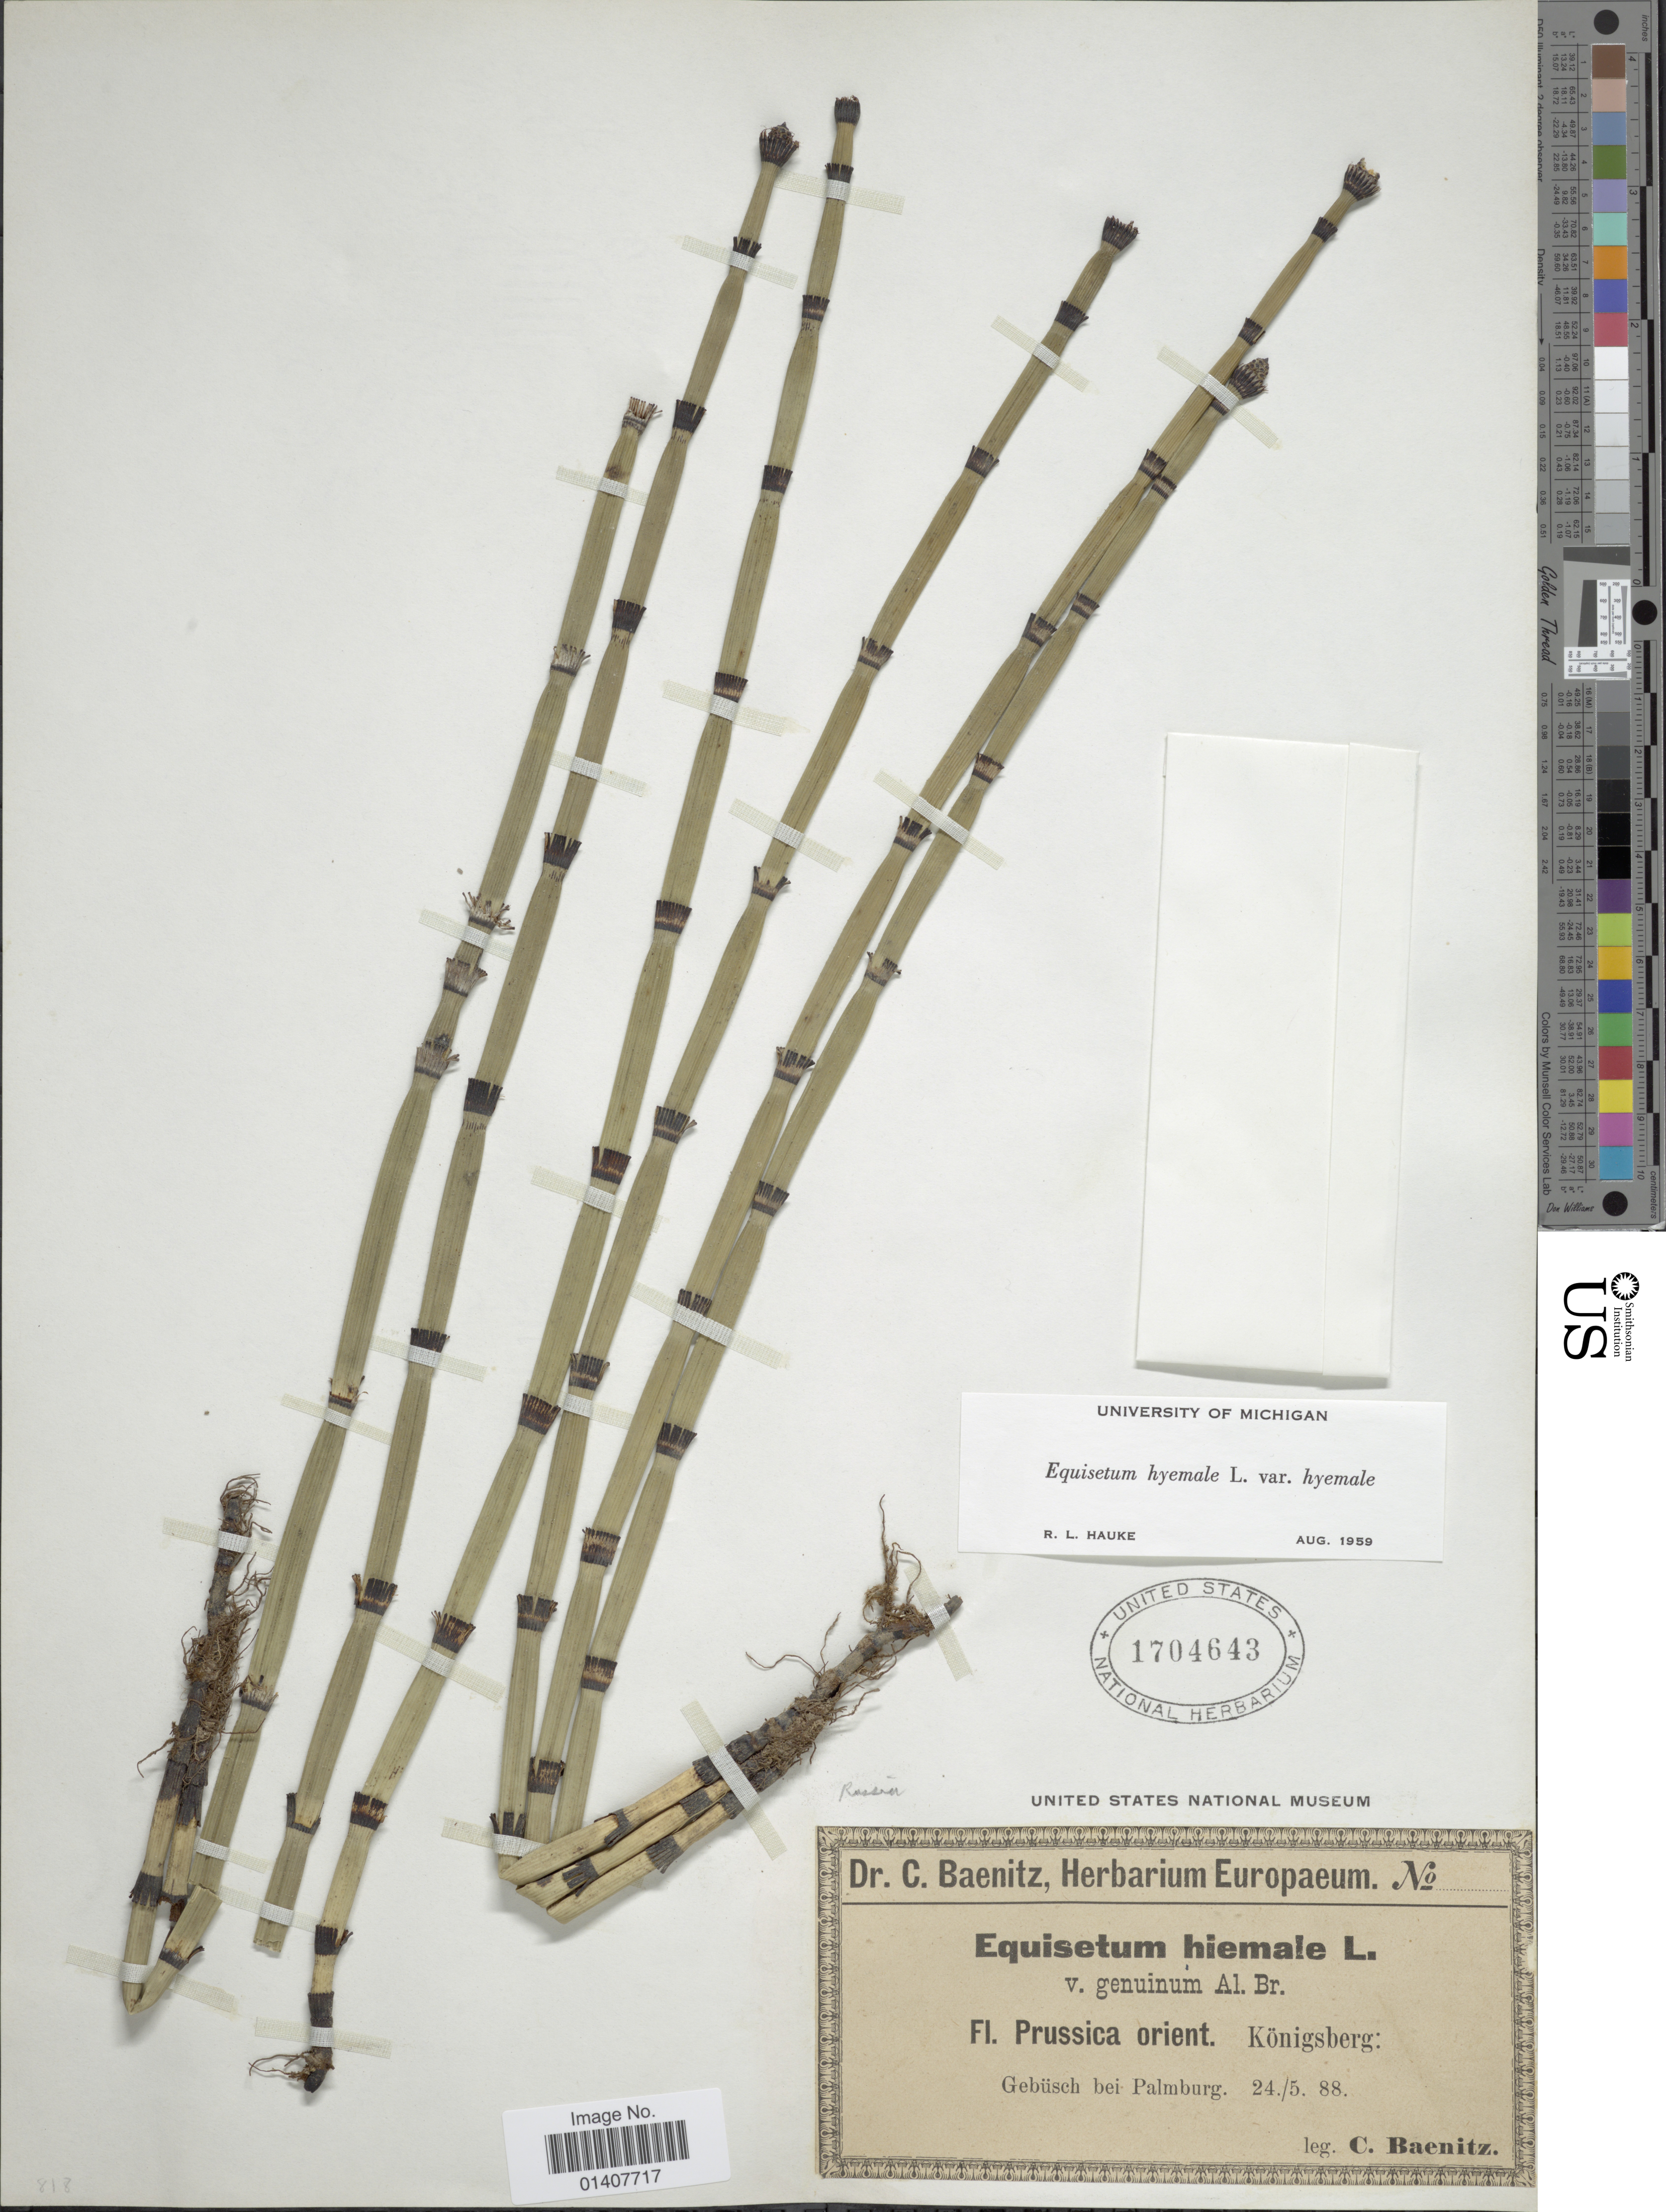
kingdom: Plantae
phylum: Tracheophyta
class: Polypodiopsida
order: Equisetales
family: Equisetaceae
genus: Equisetum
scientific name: Equisetum hyemale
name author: L.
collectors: C. G. Baenitz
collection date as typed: Transcribed d/m/y: 24/5/88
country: Germany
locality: Fl. Prussica orient.Königsberg, Gebusch bei Palmburg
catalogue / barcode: US 1704643